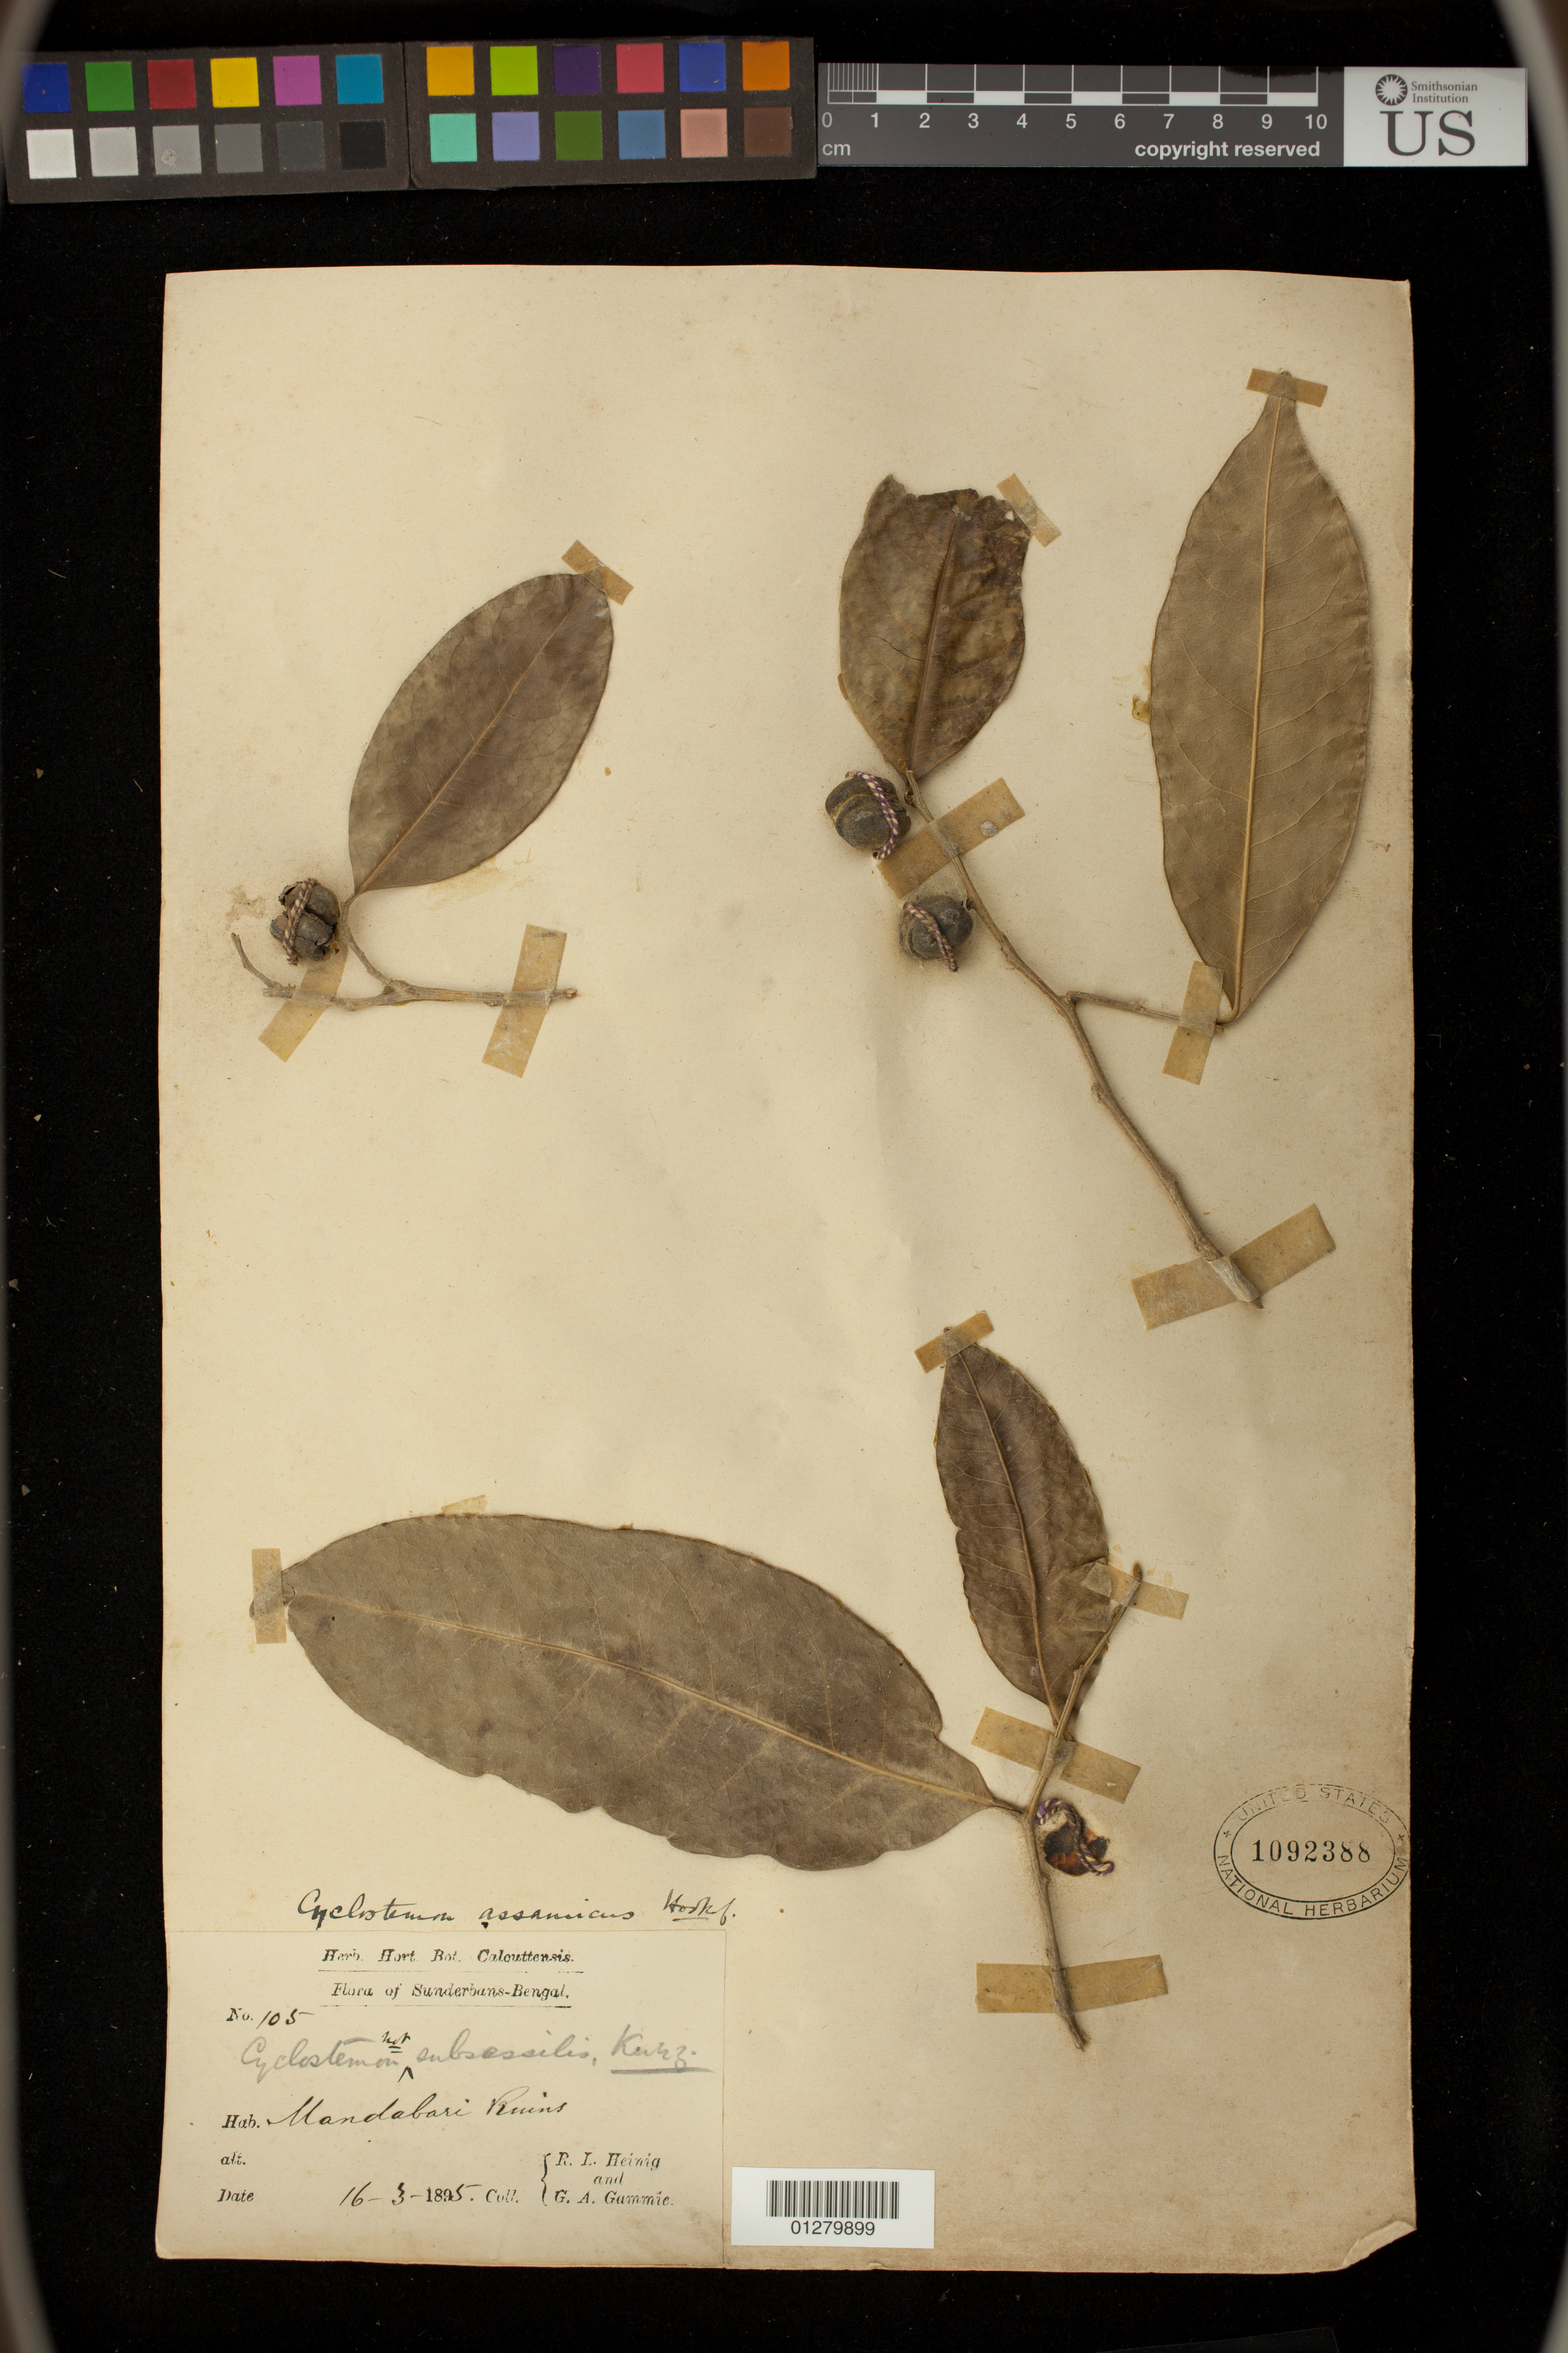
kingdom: Plantae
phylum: Tracheophyta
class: Magnoliopsida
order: Malpighiales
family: Putranjivaceae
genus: Drypetes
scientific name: Drypetes assamica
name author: (Hook. f.) Pax & K. Hoffm.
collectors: R. Heinig & G. Gammie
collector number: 105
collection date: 1895-03-16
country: India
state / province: West Bengal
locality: Sunderbans-Bengal,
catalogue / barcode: US 1092388